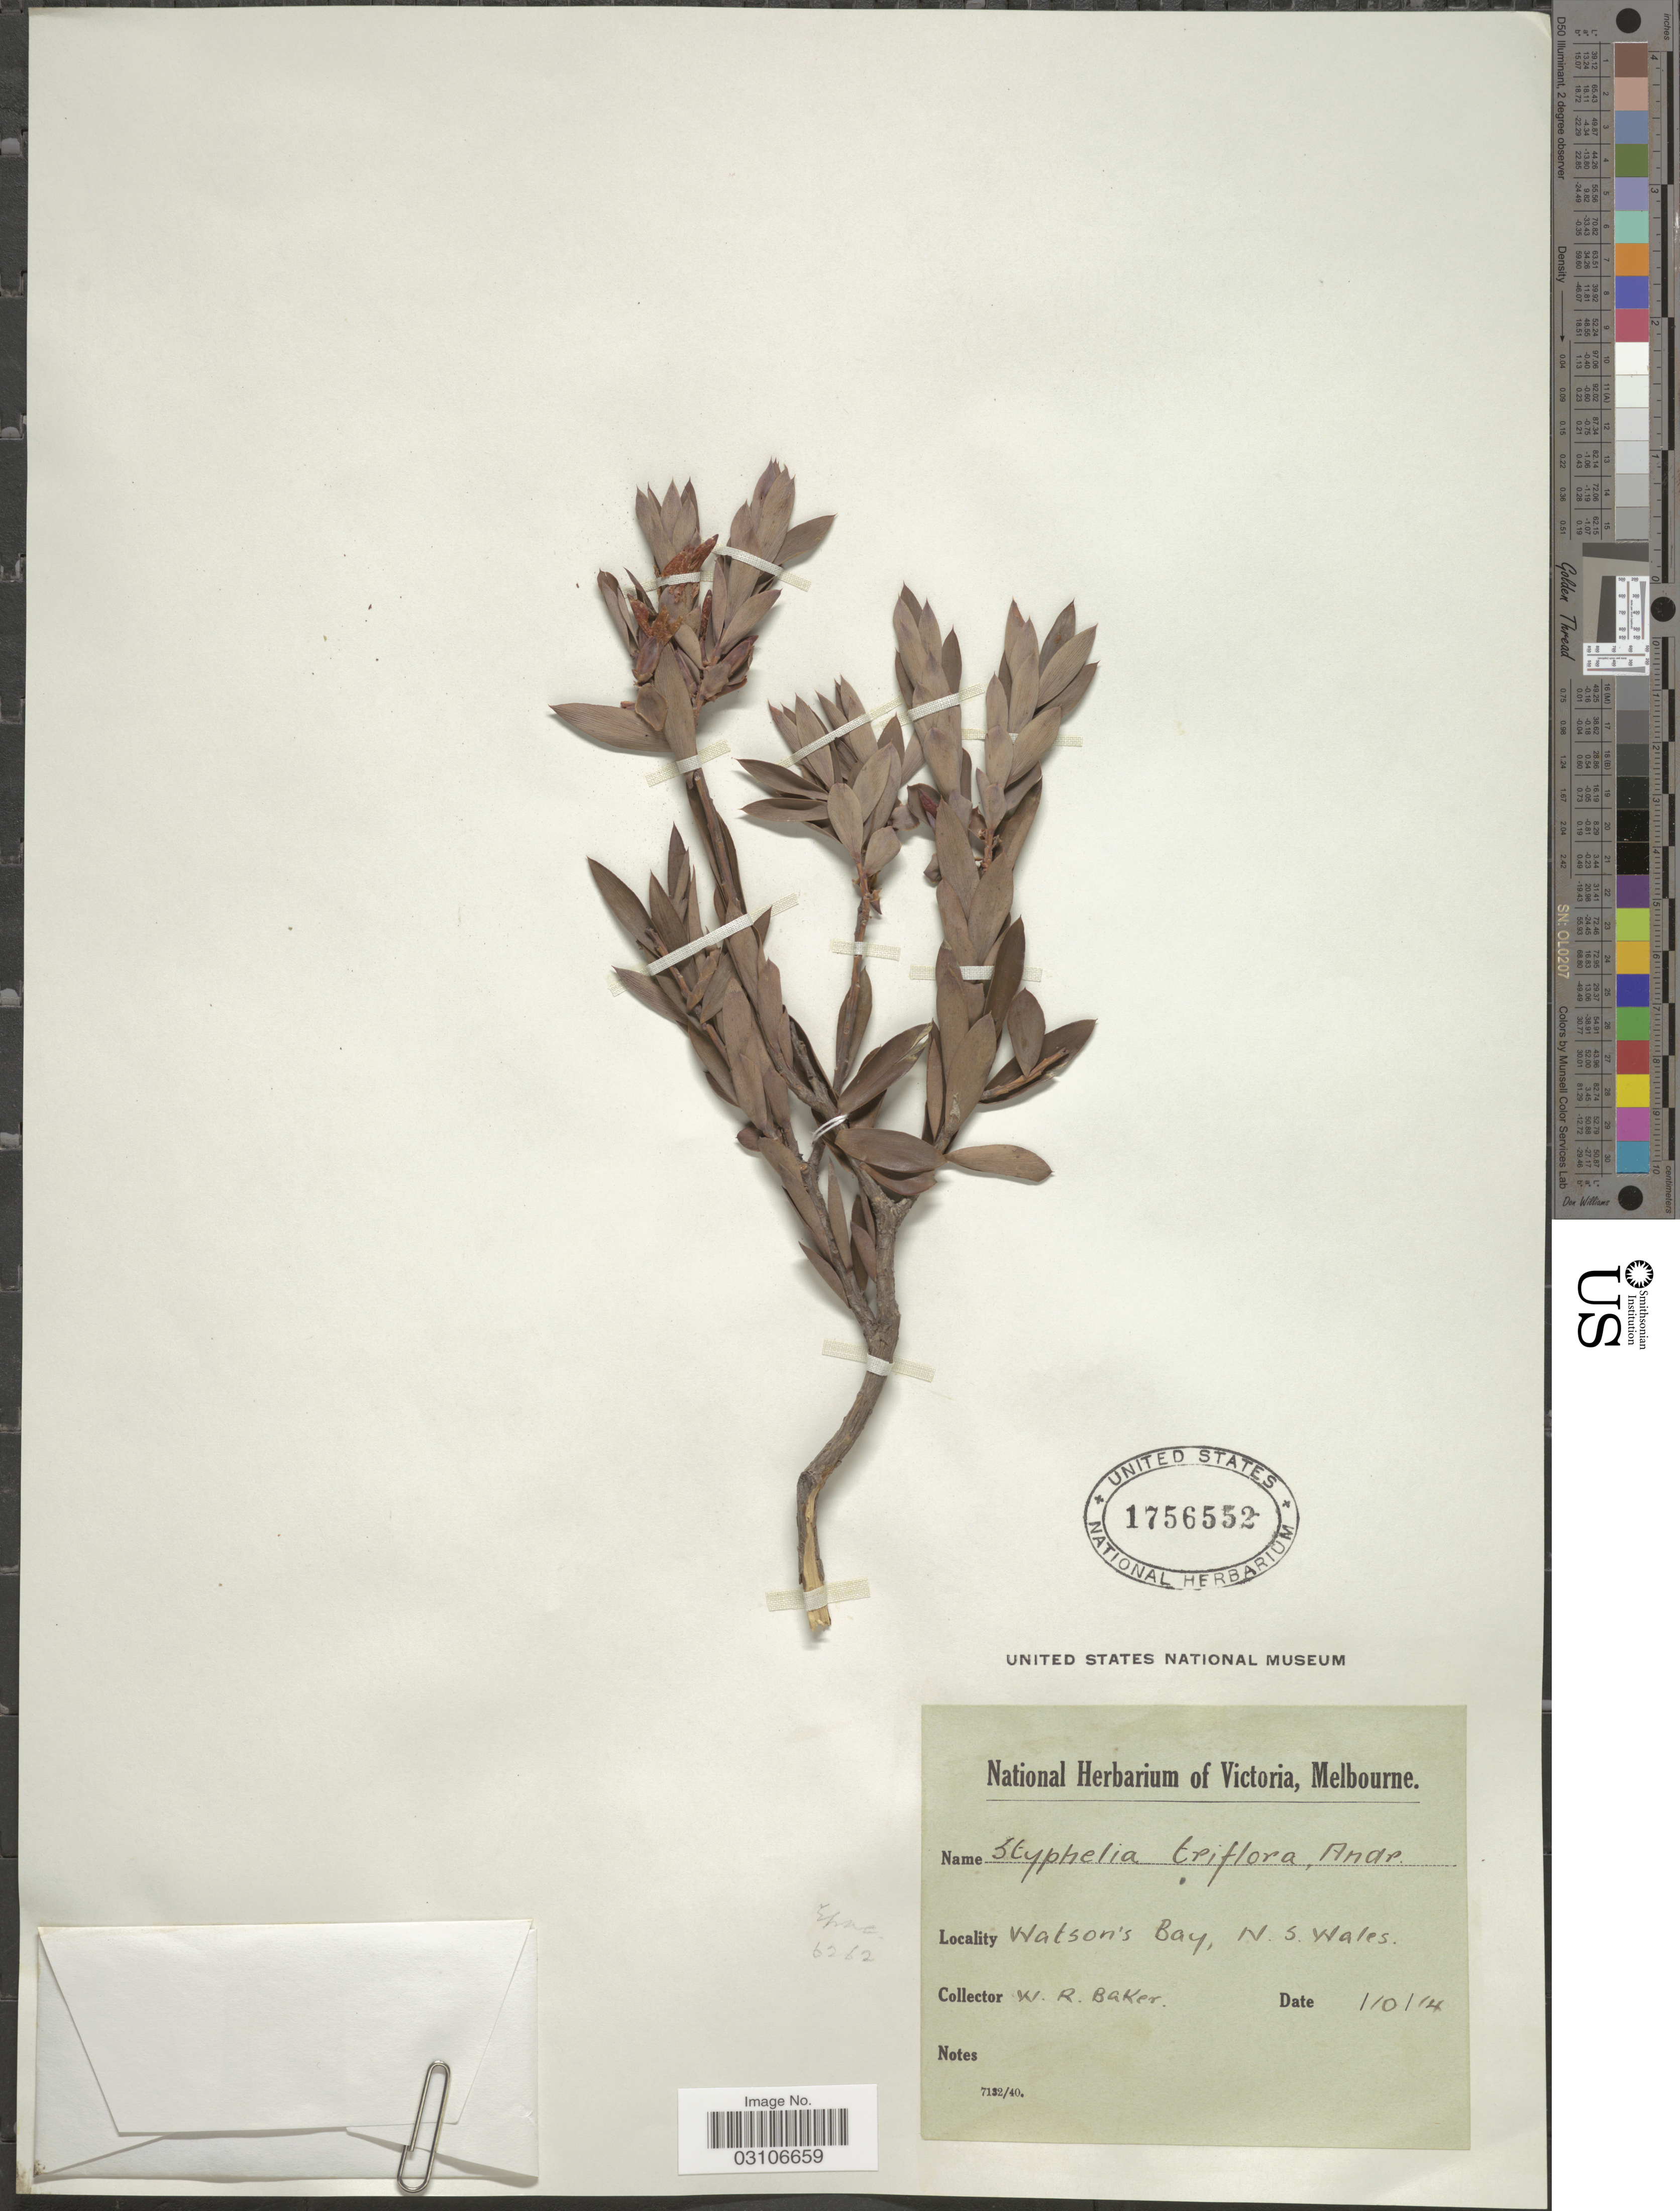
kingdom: Plantae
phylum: Tracheophyta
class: Magnoliopsida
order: Ericales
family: Ericaceae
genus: Styphelia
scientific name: Styphelia triflora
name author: Andrews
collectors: W. Baker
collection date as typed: Transcribed d/m/y: /10/14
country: Australia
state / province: New South Wales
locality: Watson's Bay.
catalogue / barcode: US 1756552